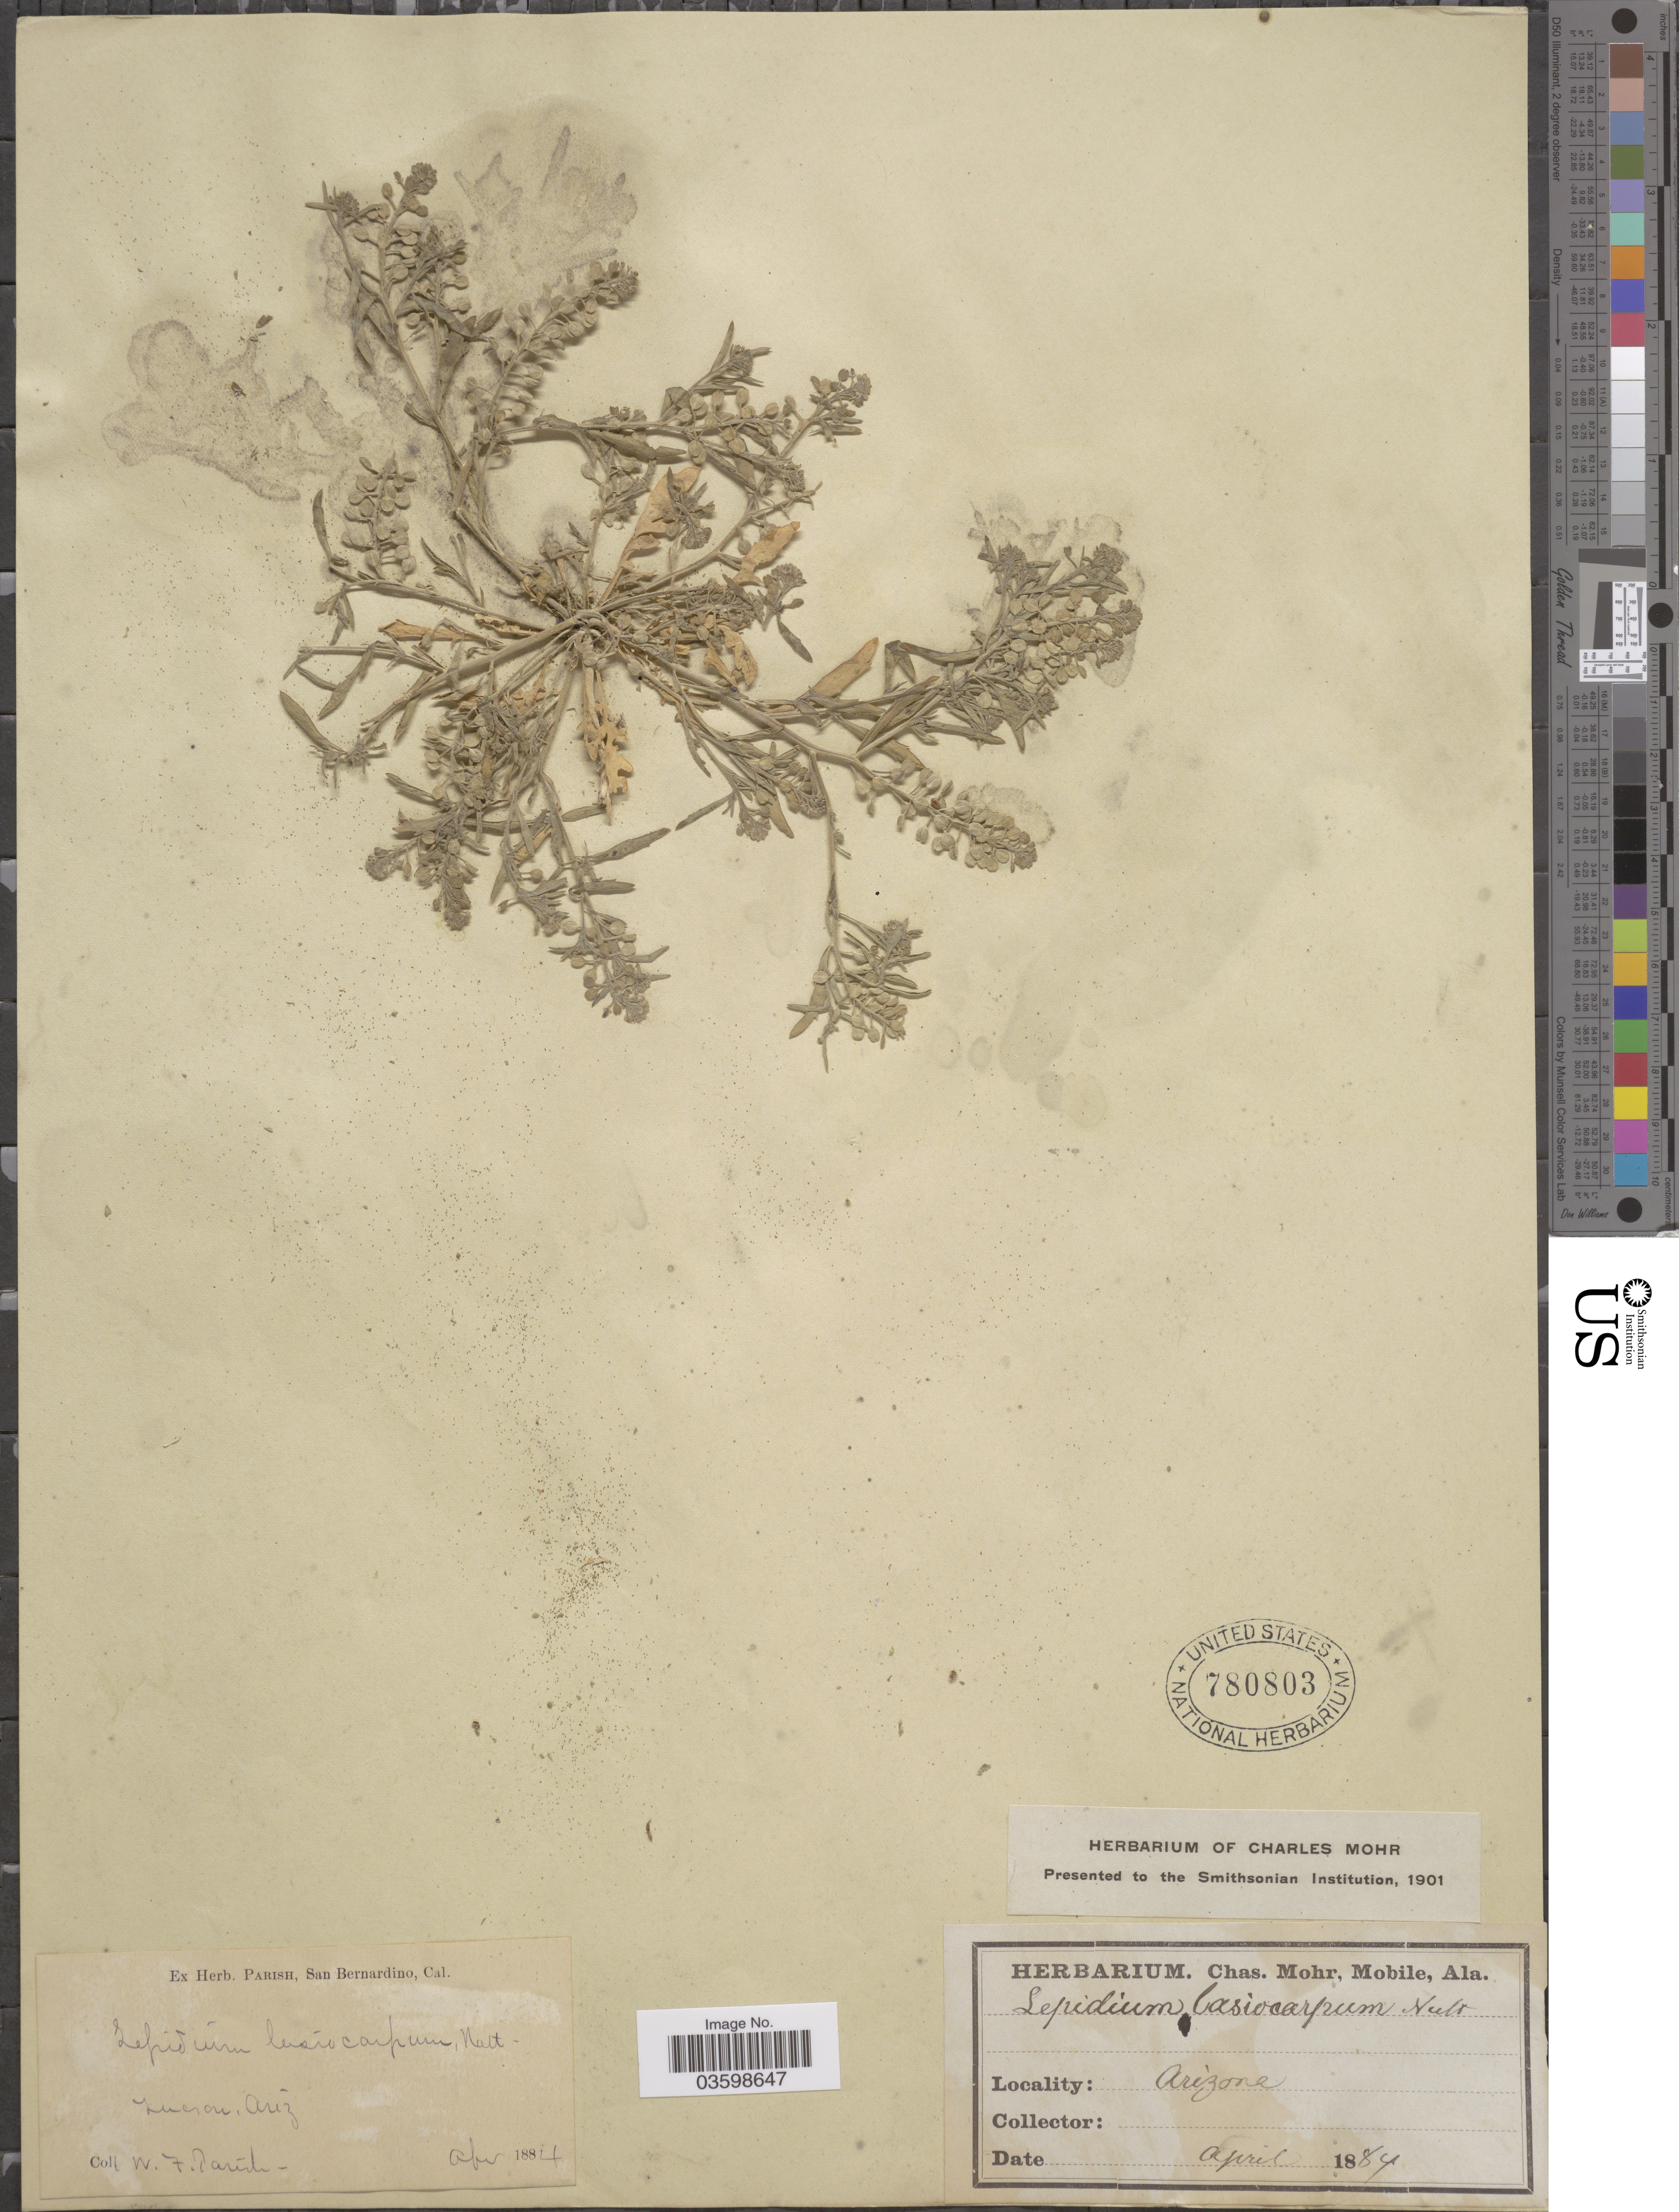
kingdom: Plantae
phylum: Tracheophyta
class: Magnoliopsida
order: Brassicales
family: Brassicaceae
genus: Lepidium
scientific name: Lepidium lasiocarpum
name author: Nutt.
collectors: W. F. Parish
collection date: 1884-04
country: United States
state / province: Arizona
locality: Tucson.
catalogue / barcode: US 780803